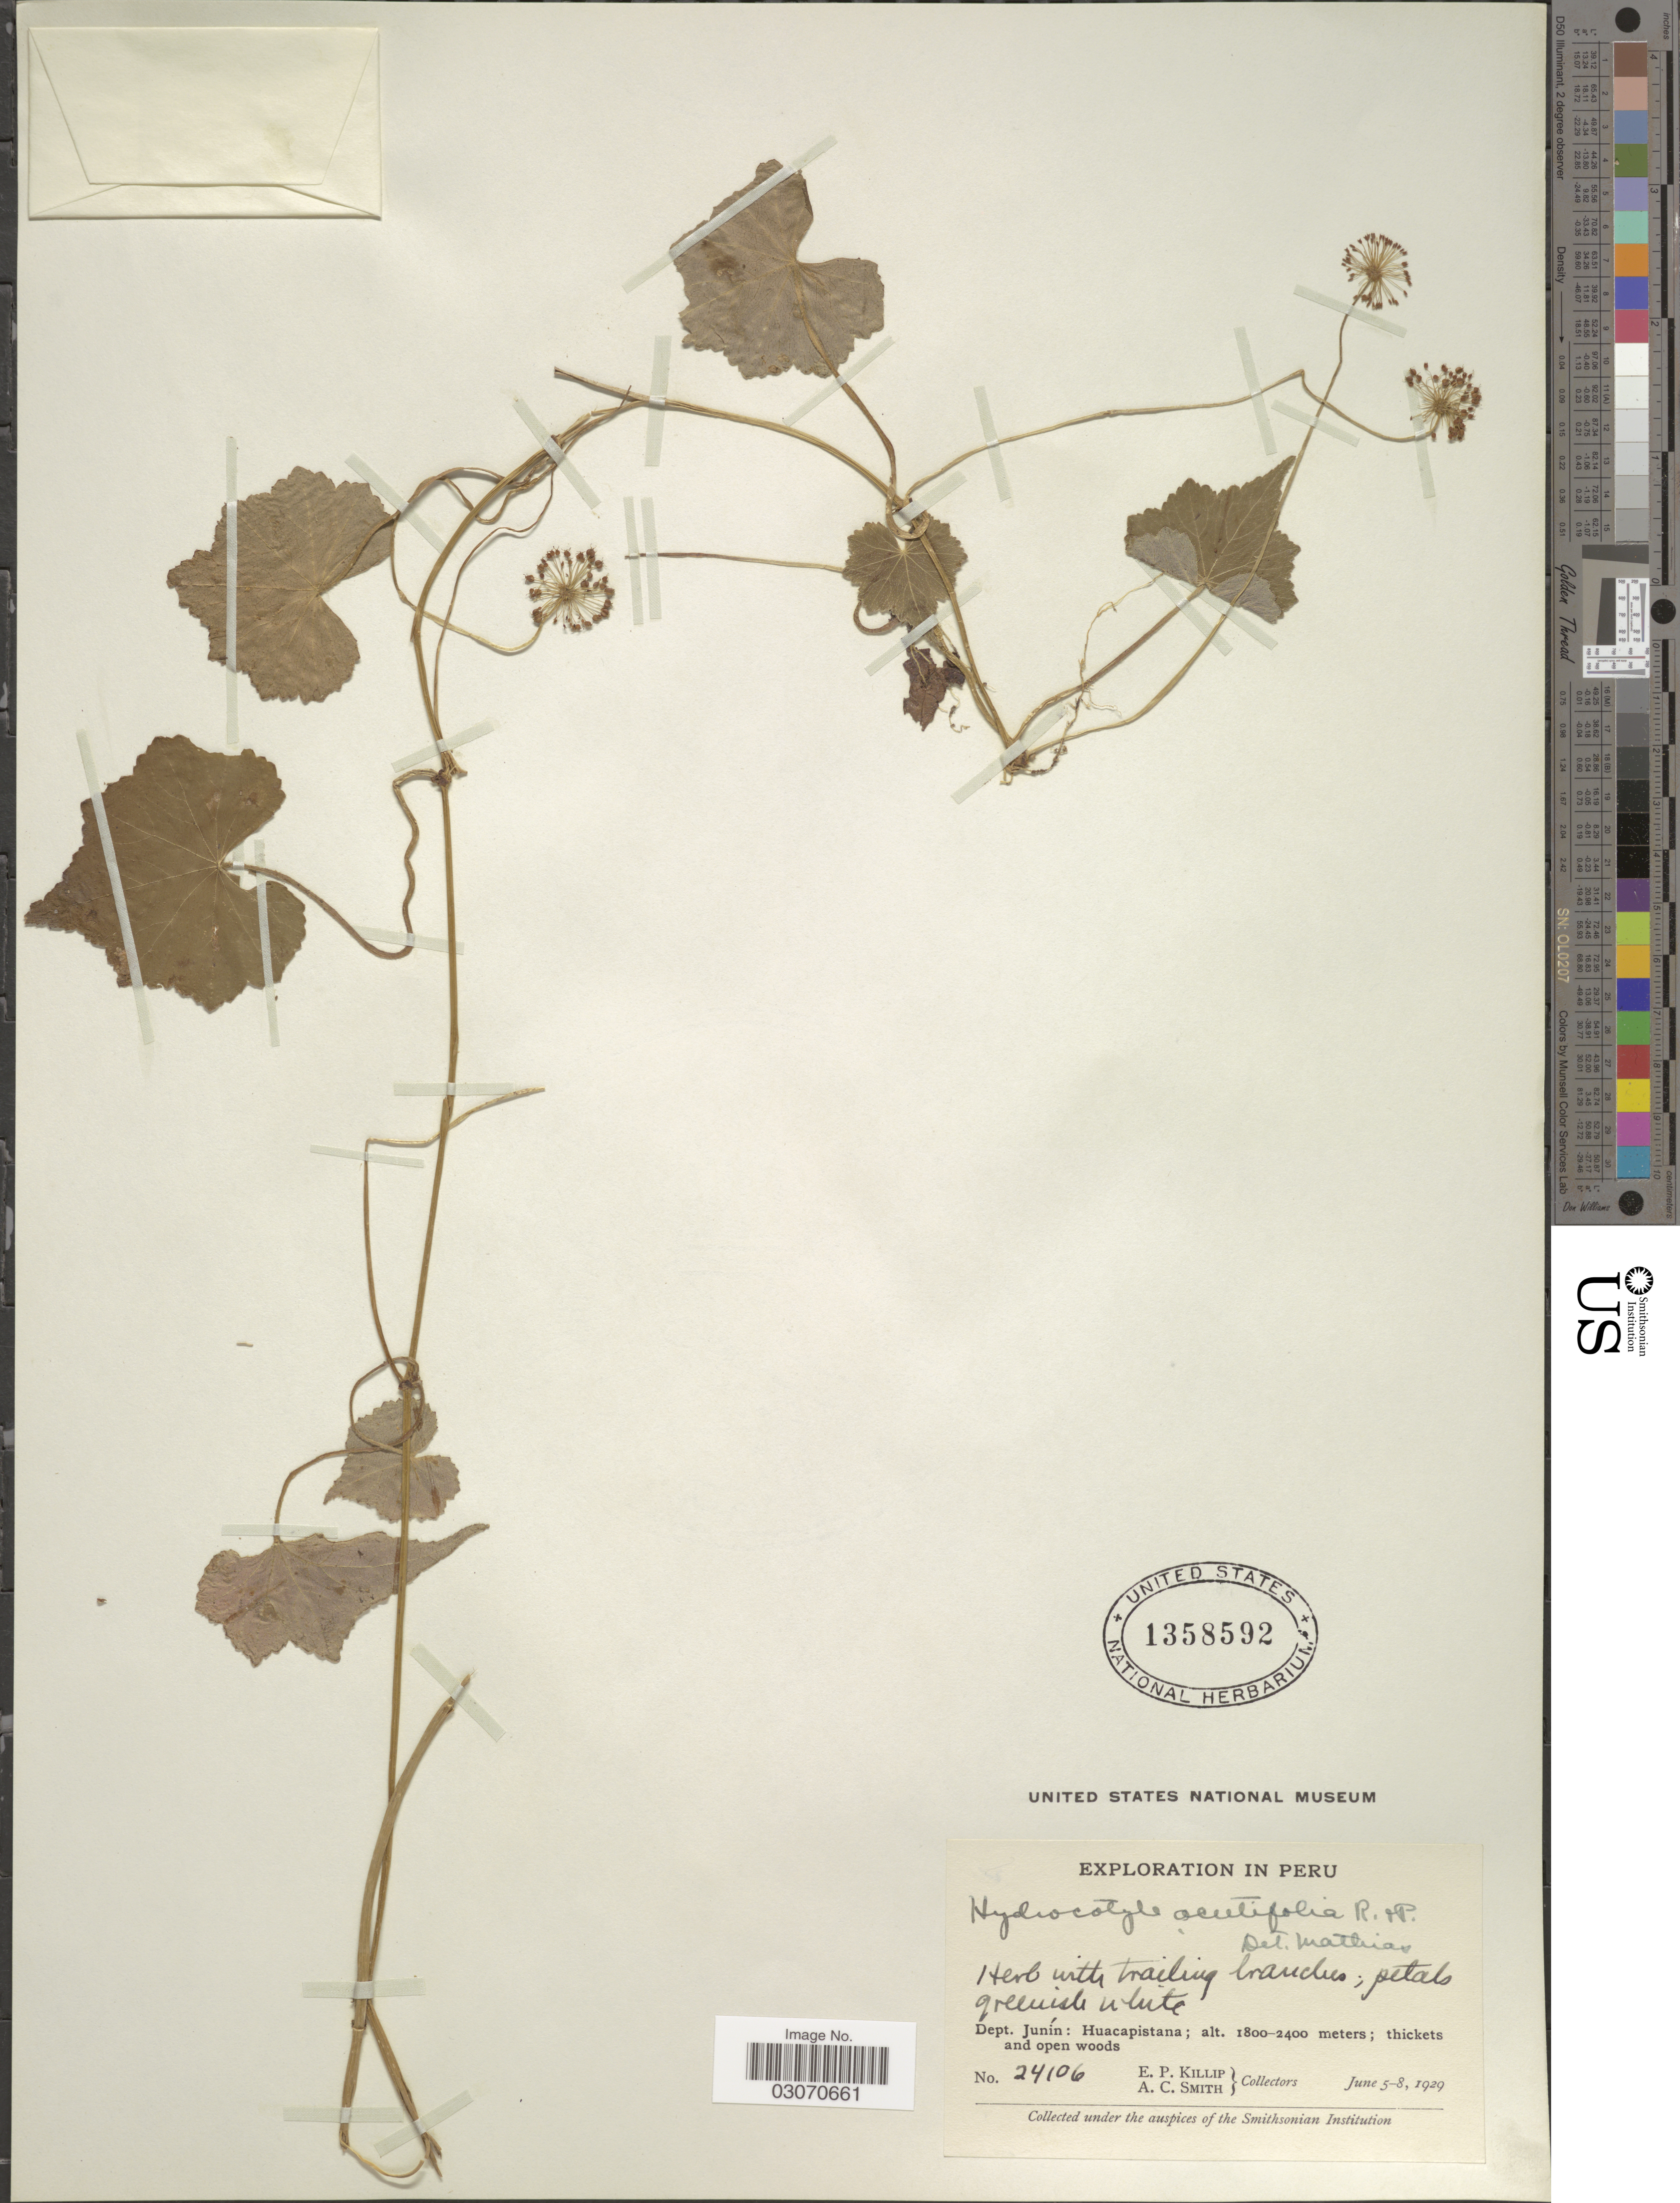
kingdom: Plantae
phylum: Tracheophyta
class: Magnoliopsida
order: Apiales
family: Araliaceae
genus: Hydrocotyle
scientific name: Hydrocotyle acutifolia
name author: Ruiz & Pav.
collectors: E. P. Killip & A. C. Smith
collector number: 24106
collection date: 1929-06-05/1929-06-08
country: Peru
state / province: Junín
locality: Dept. Junín: Huacapistana.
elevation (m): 1800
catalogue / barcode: US 1358592